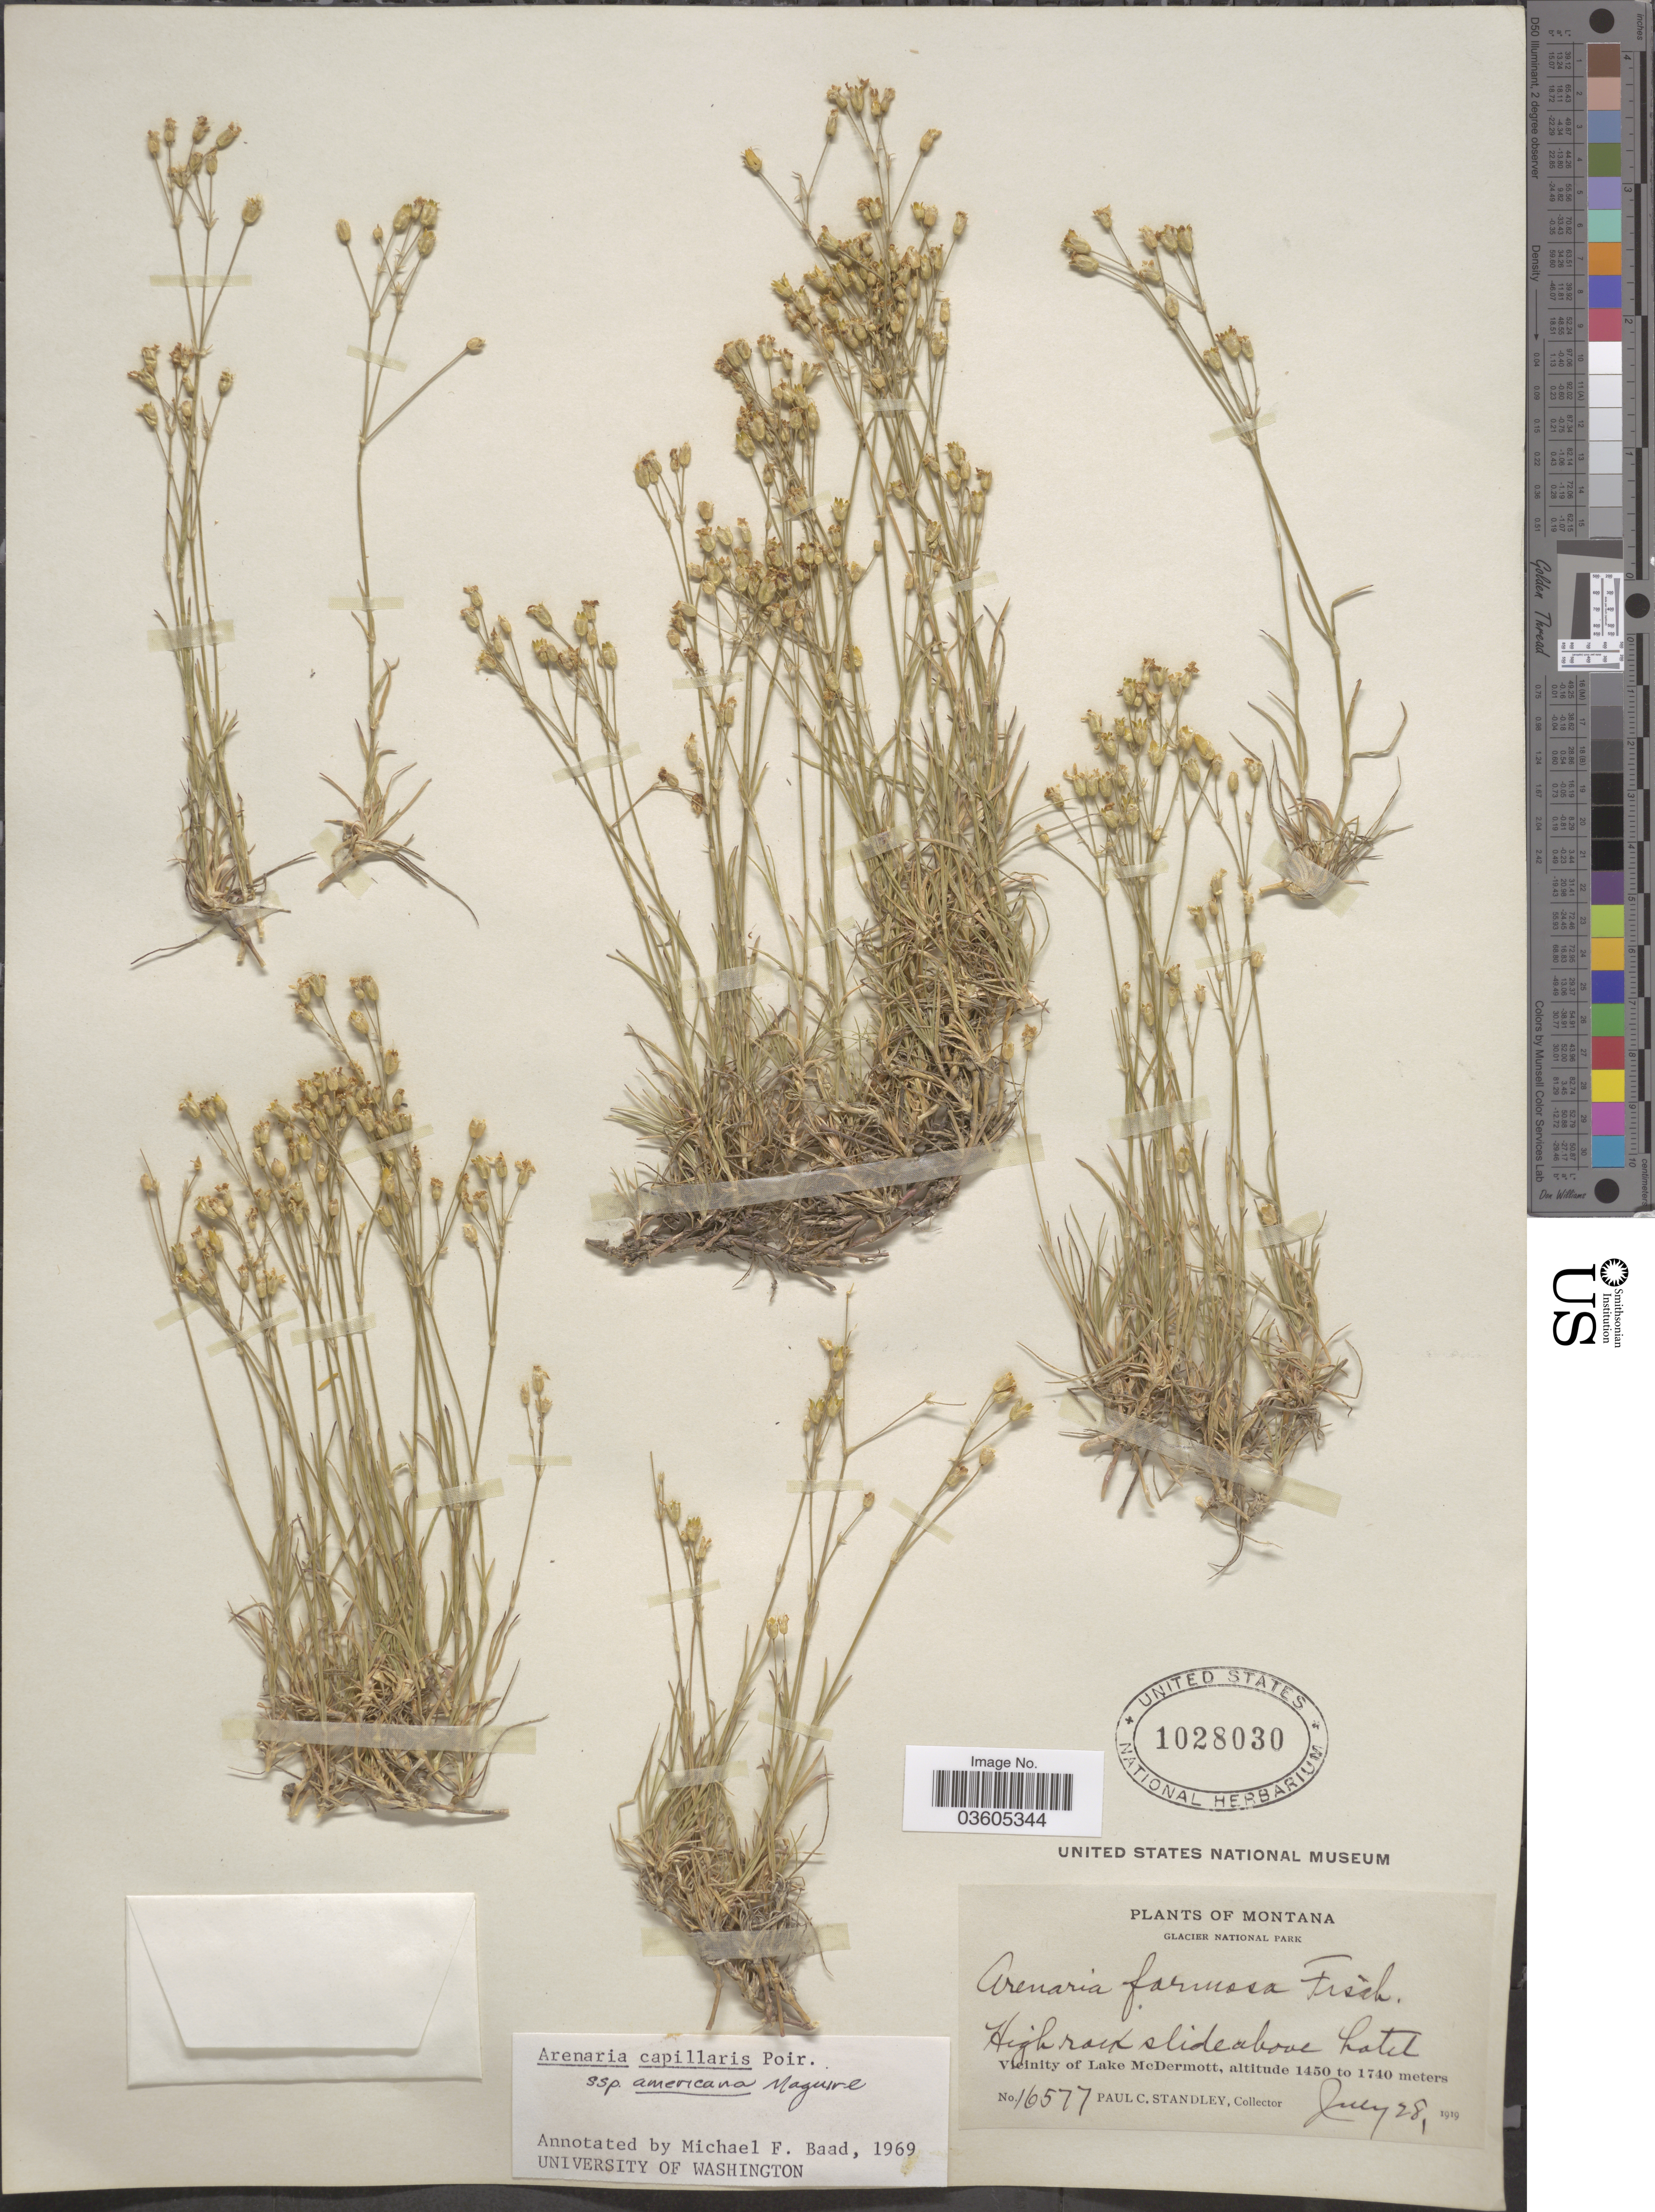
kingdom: Plantae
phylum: Tracheophyta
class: Magnoliopsida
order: Caryophyllales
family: Caryophyllaceae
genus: Eremogone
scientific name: Eremogone capillaris var. americana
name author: (Maguire) R.L. Hartm. & Rabeler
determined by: U.S. National Herbarium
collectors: P. C. Standley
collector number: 16577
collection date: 1919-07-28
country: United States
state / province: Montana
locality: Glacier National Park. Vicinity of Lake McDermott. Above hotel.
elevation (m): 1450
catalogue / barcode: US 1028030